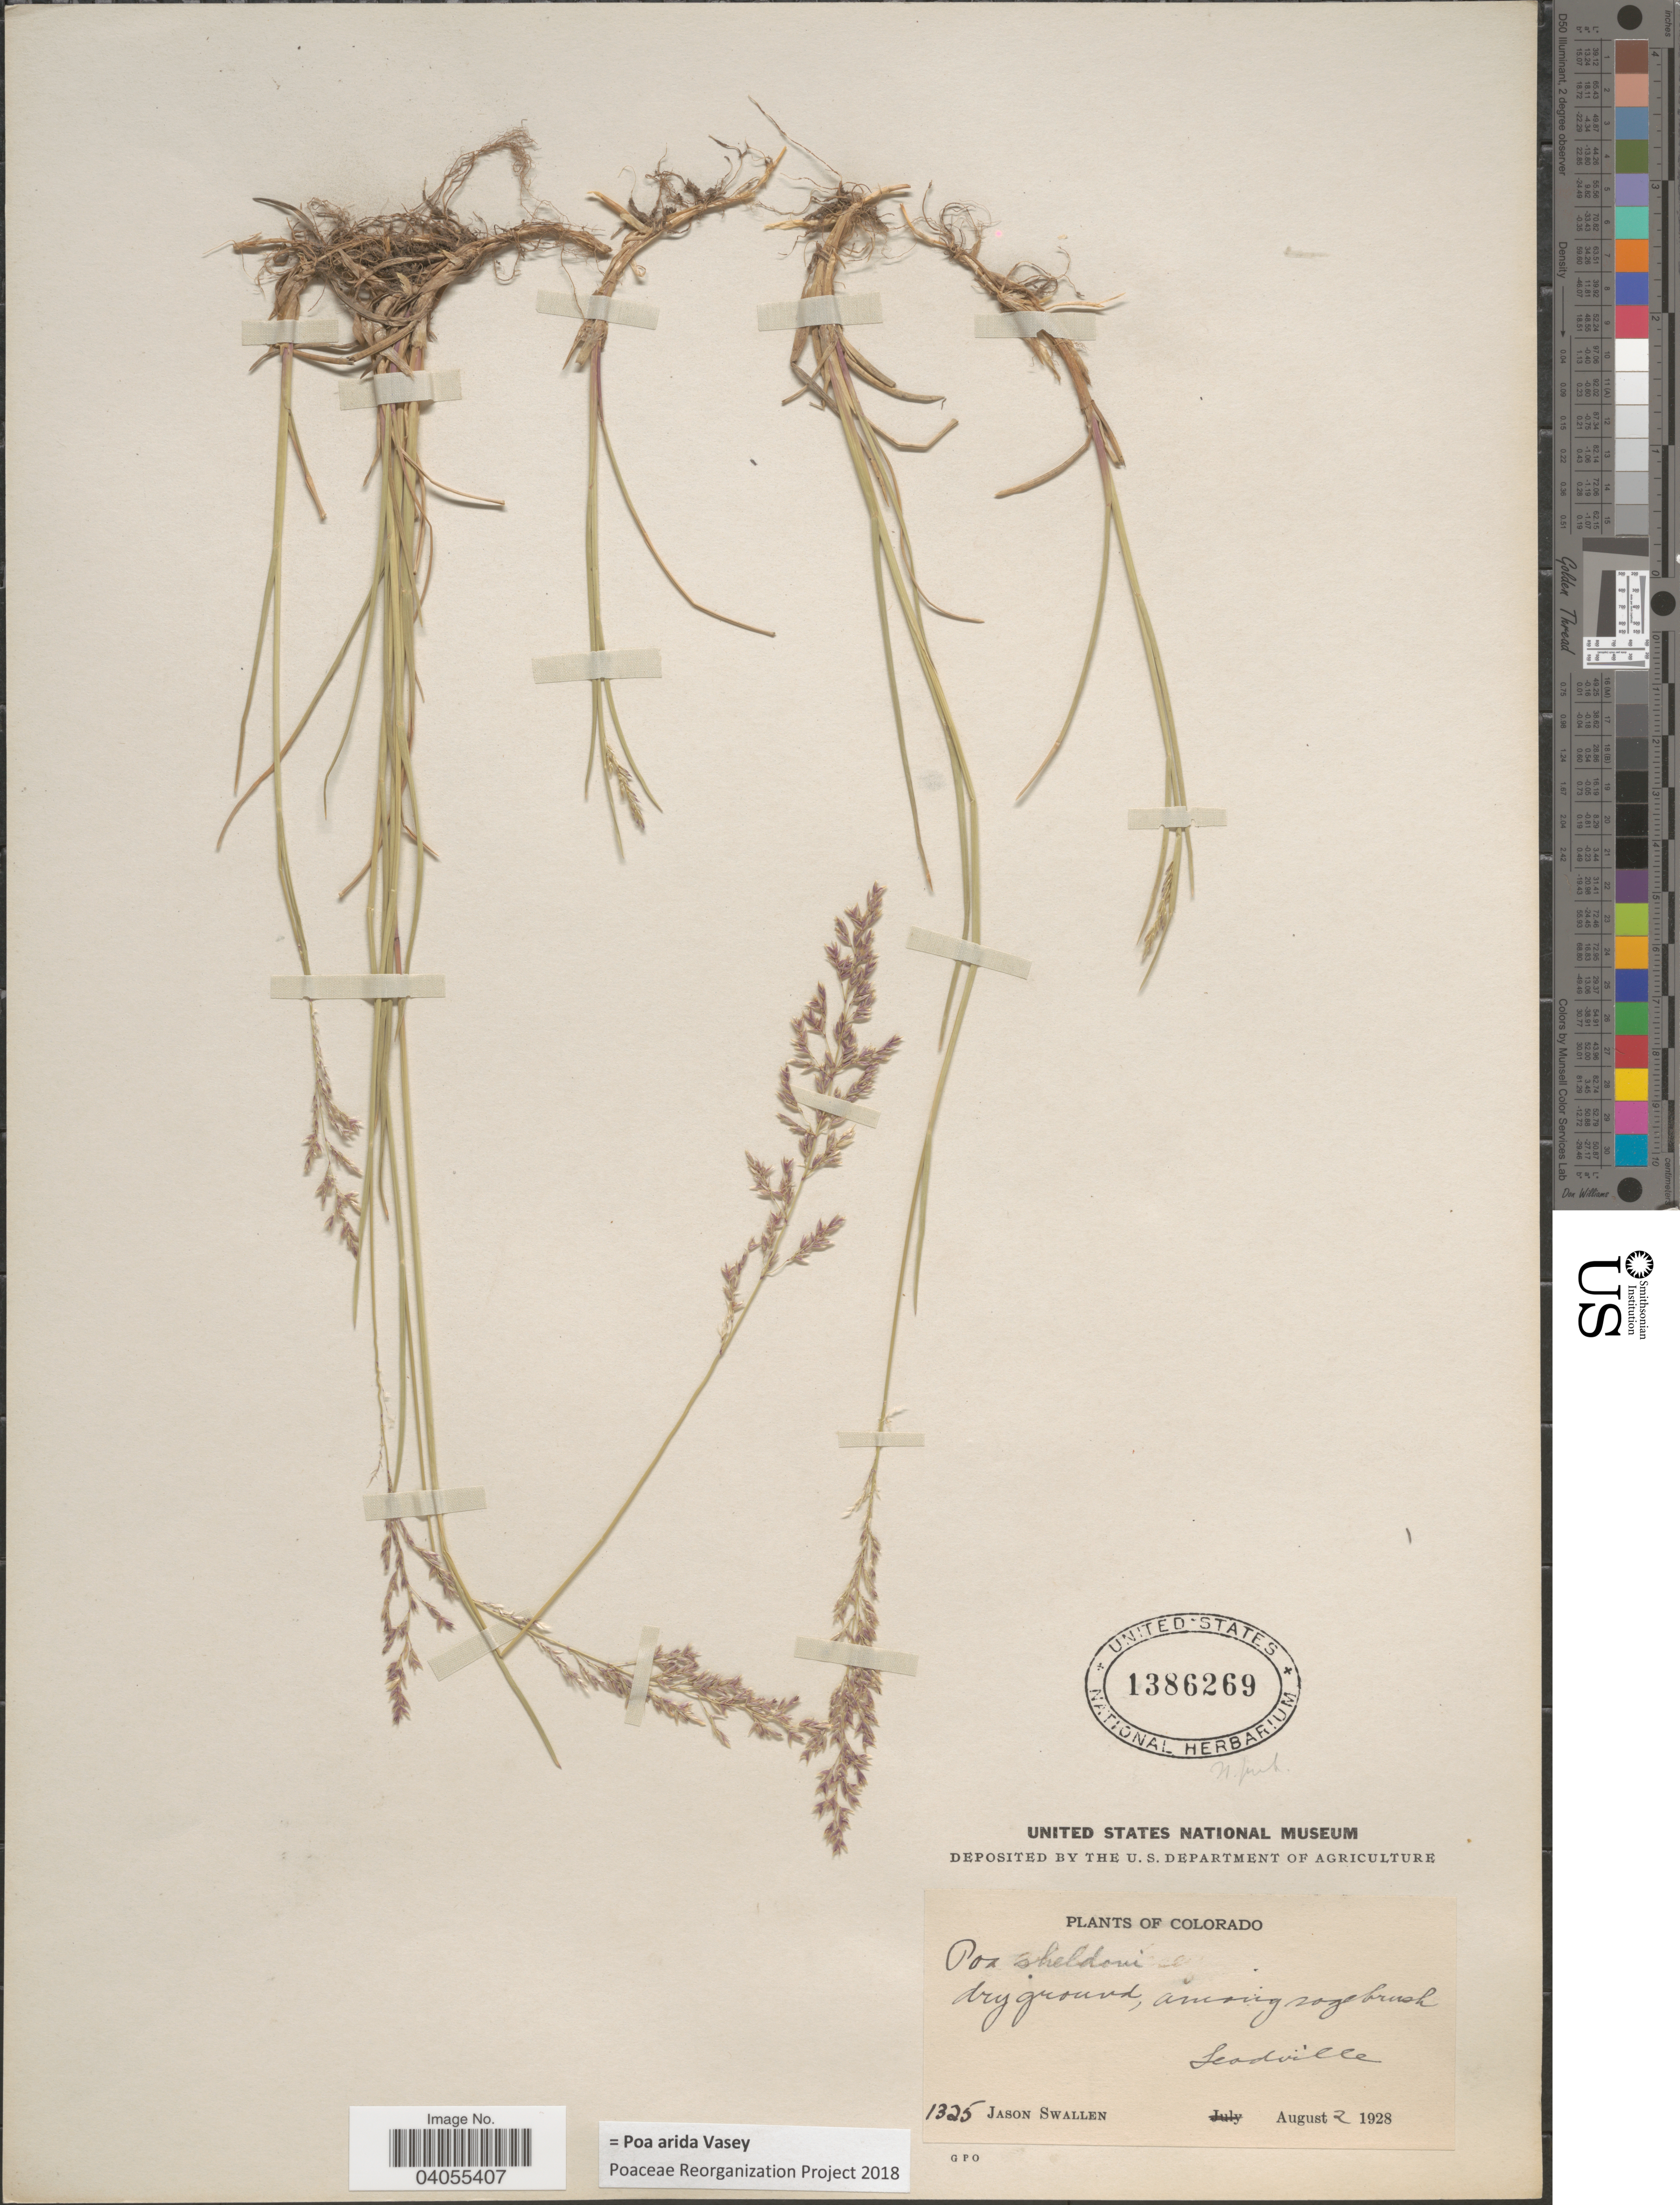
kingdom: Plantae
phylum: Tracheophyta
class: Liliopsida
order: Poales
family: Poaceae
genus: Poa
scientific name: Poa arida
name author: Vasey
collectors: J. R. Swallen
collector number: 1325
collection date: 1928-08-02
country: United States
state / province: Colorado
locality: Dry ground, among sage brush Leadville.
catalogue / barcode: US 1386269